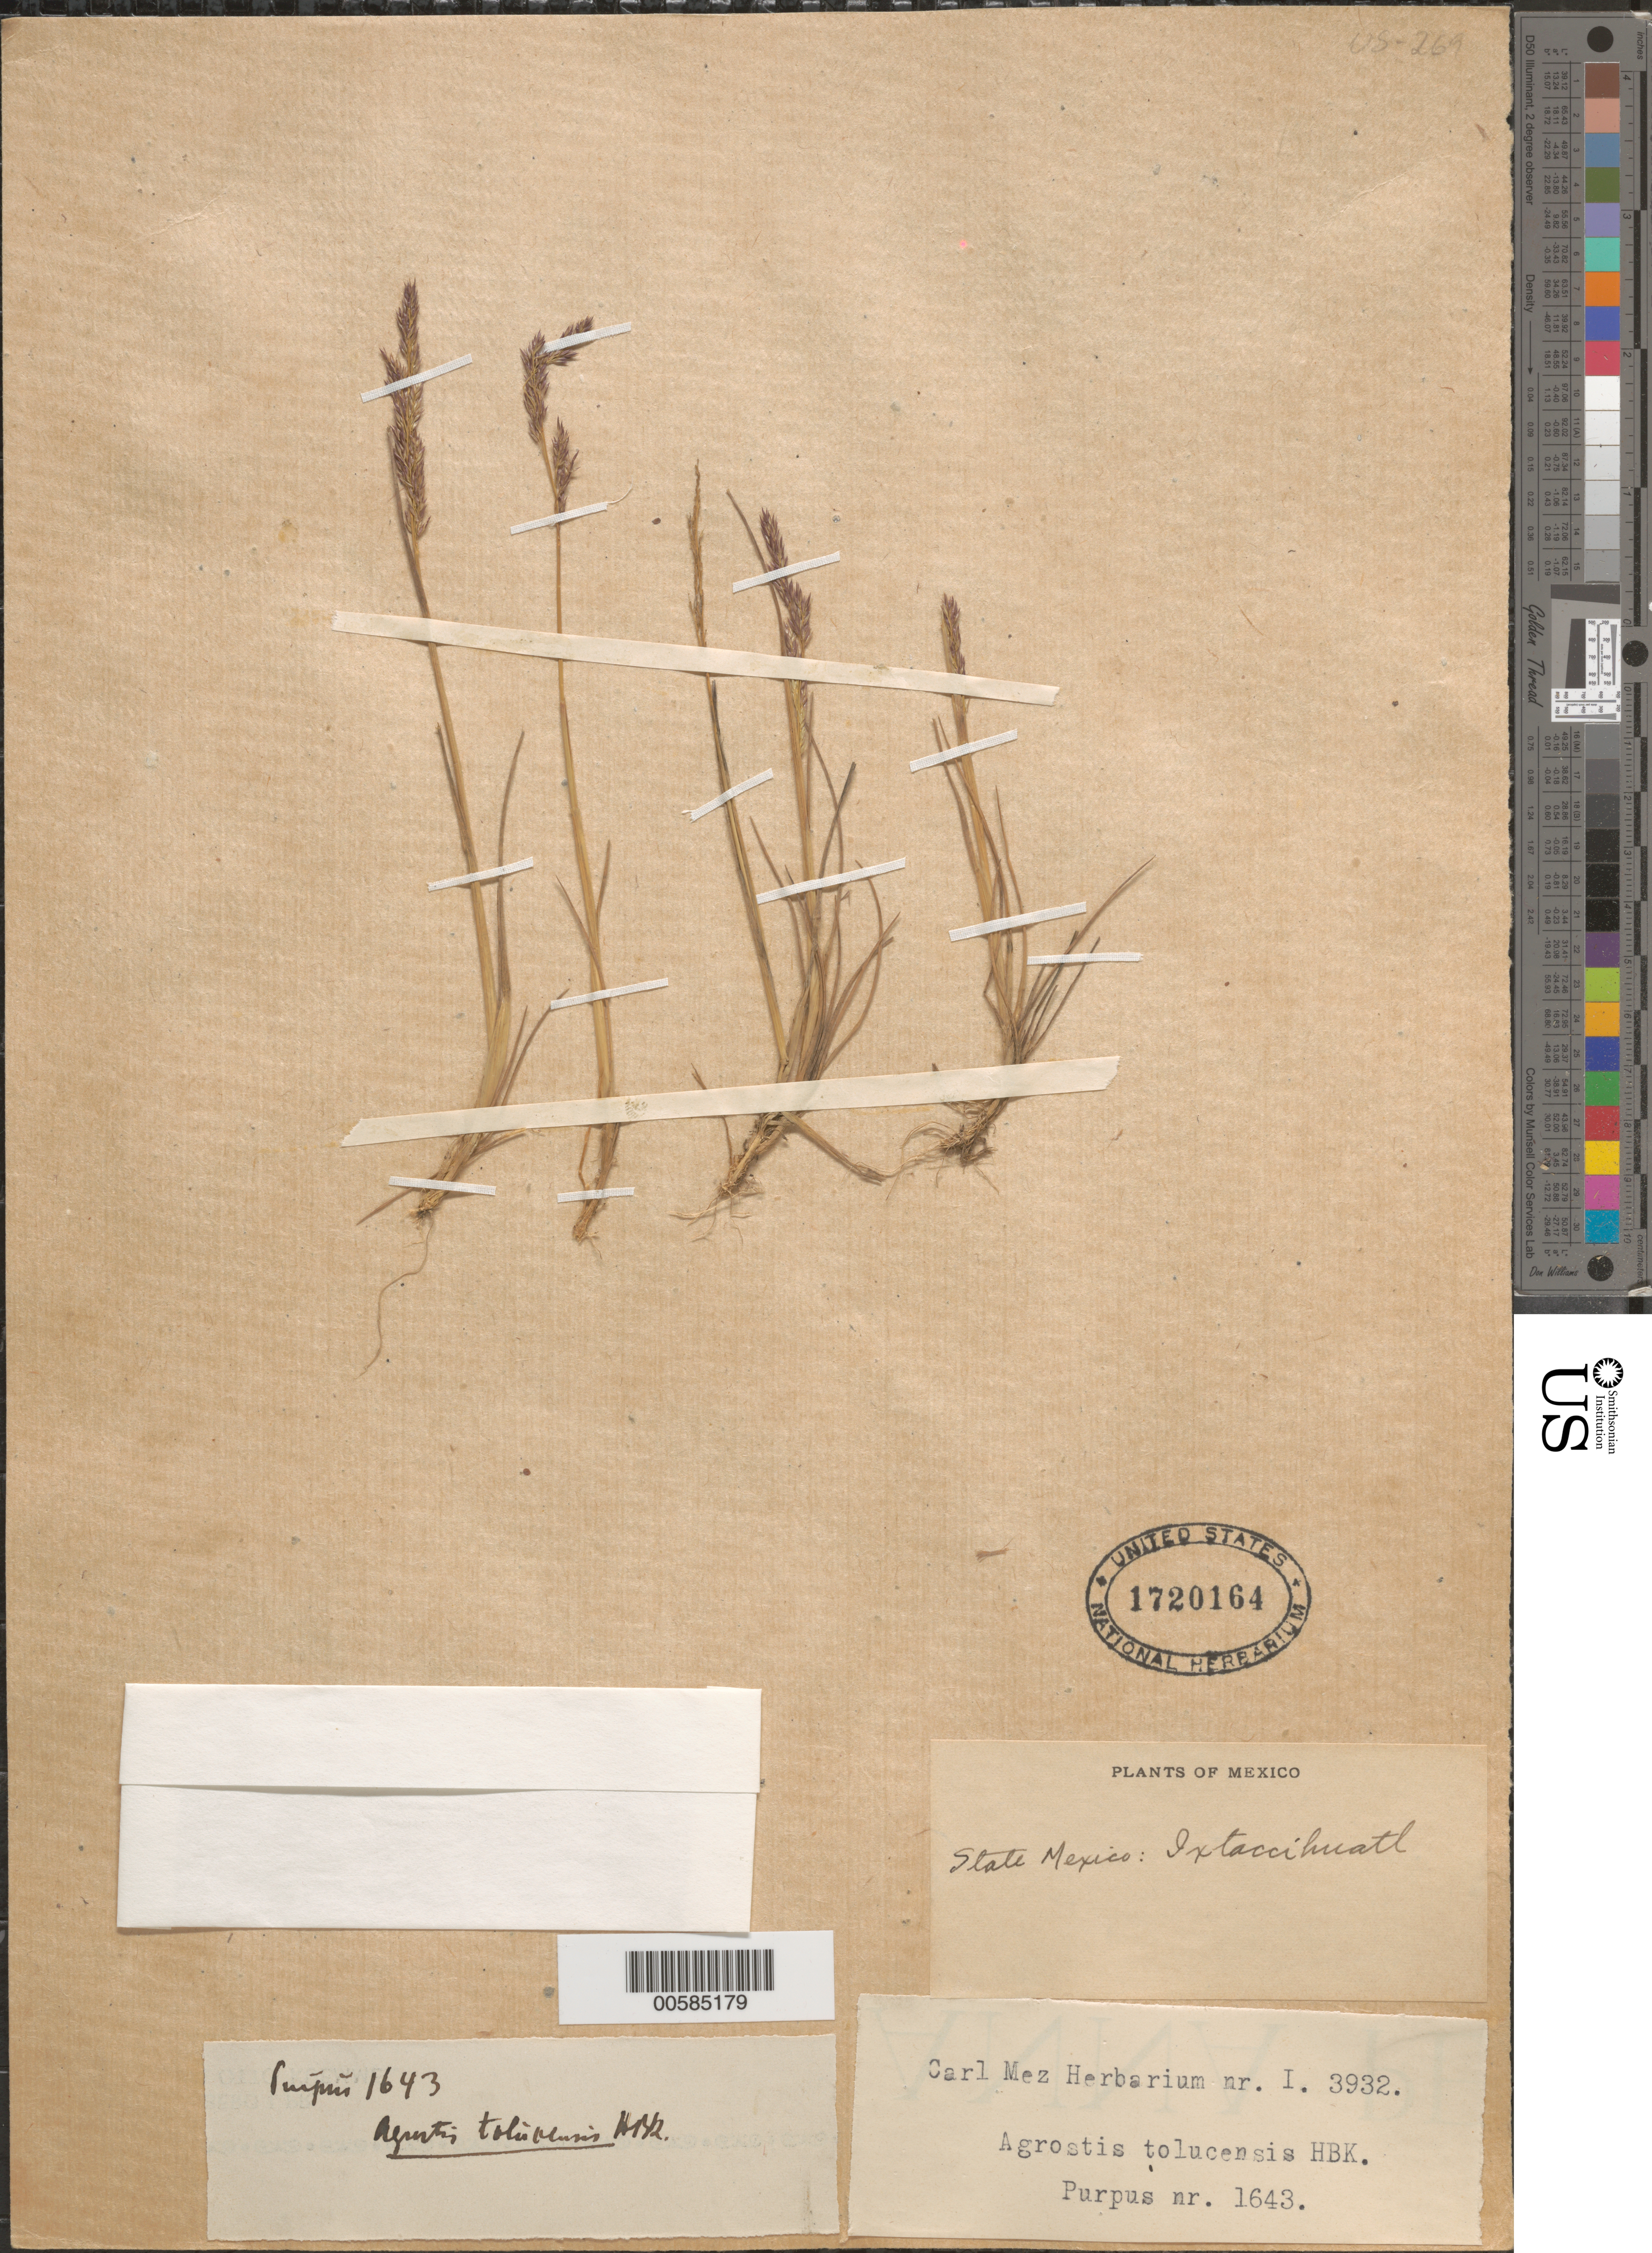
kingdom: Plantae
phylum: Tracheophyta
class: Liliopsida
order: Poales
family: Poaceae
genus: Agrostis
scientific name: Agrostis tolucensis Kunth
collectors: -- Purpus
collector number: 1643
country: Mexico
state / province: México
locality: Ixtaccihuatl.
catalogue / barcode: US 1720164